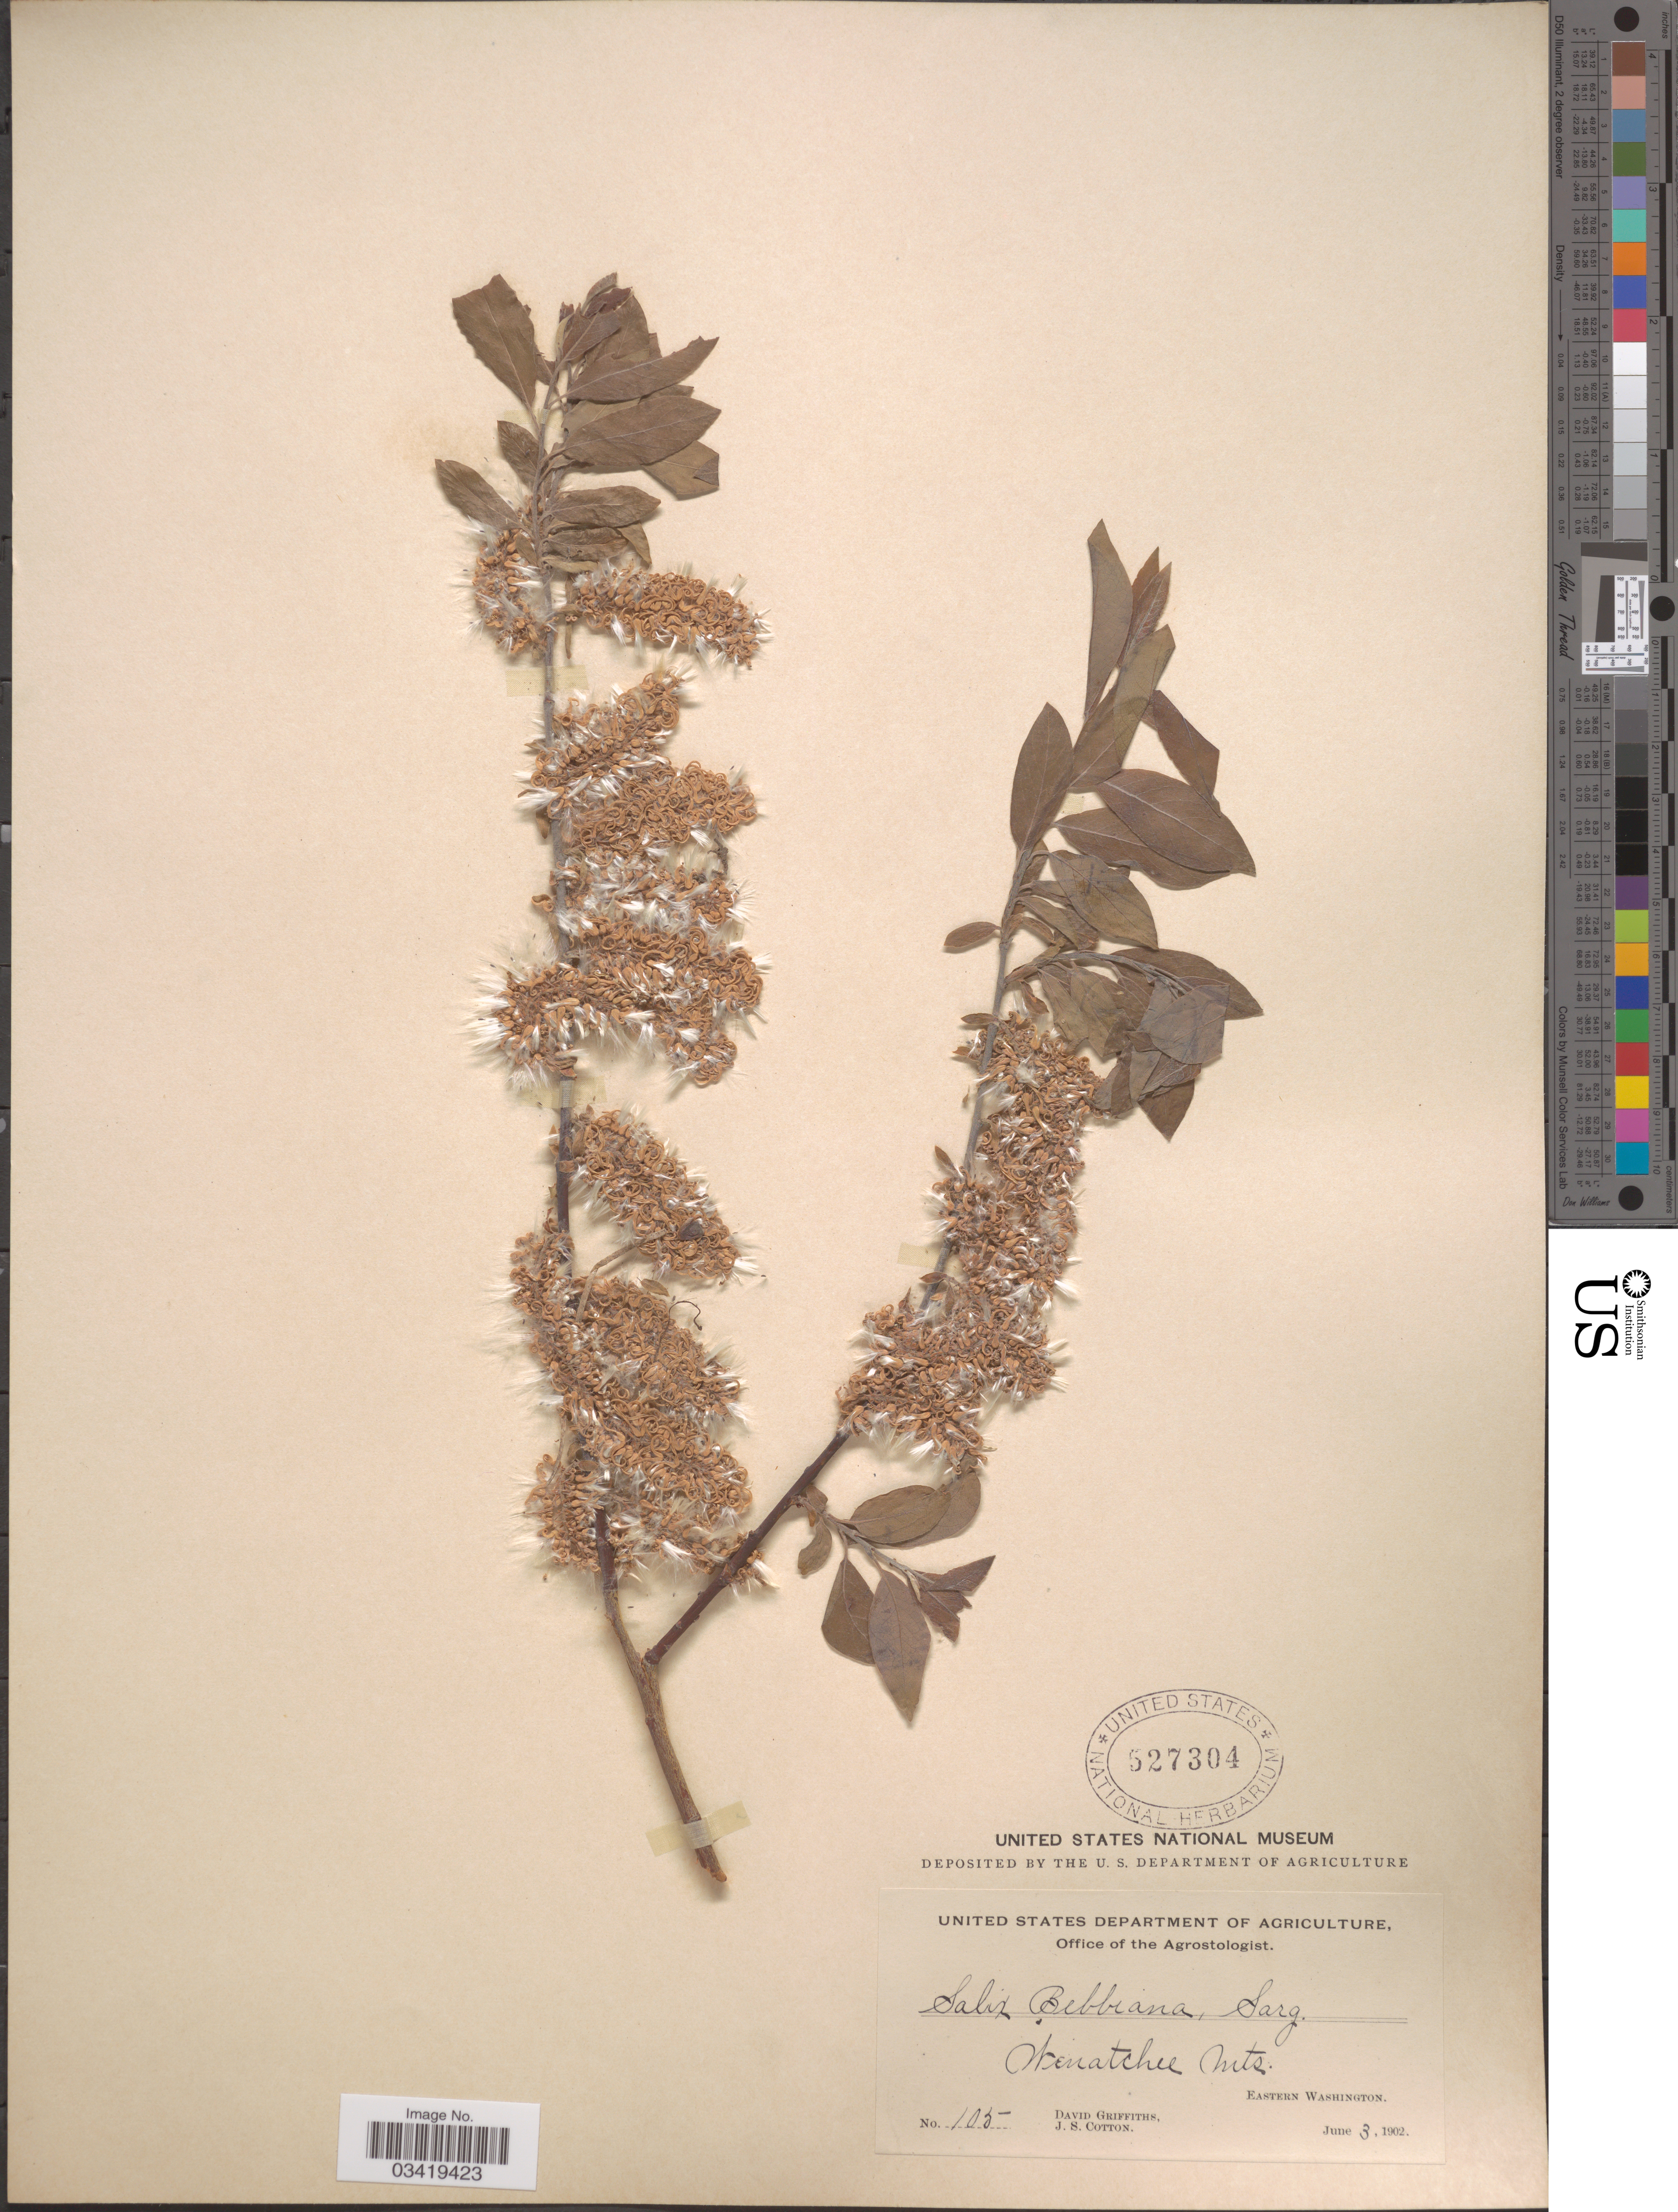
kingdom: Plantae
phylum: Tracheophyta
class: Magnoliopsida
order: Malpighiales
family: Salicaceae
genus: Salix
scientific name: Salix bebbiana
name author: Sarg.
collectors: D. Griffiths & J. S. Cotton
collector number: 105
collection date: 1902-06-03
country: United States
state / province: Washington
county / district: Chelan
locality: Wenatchee Mts. Eastern Washington.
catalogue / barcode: US 527304